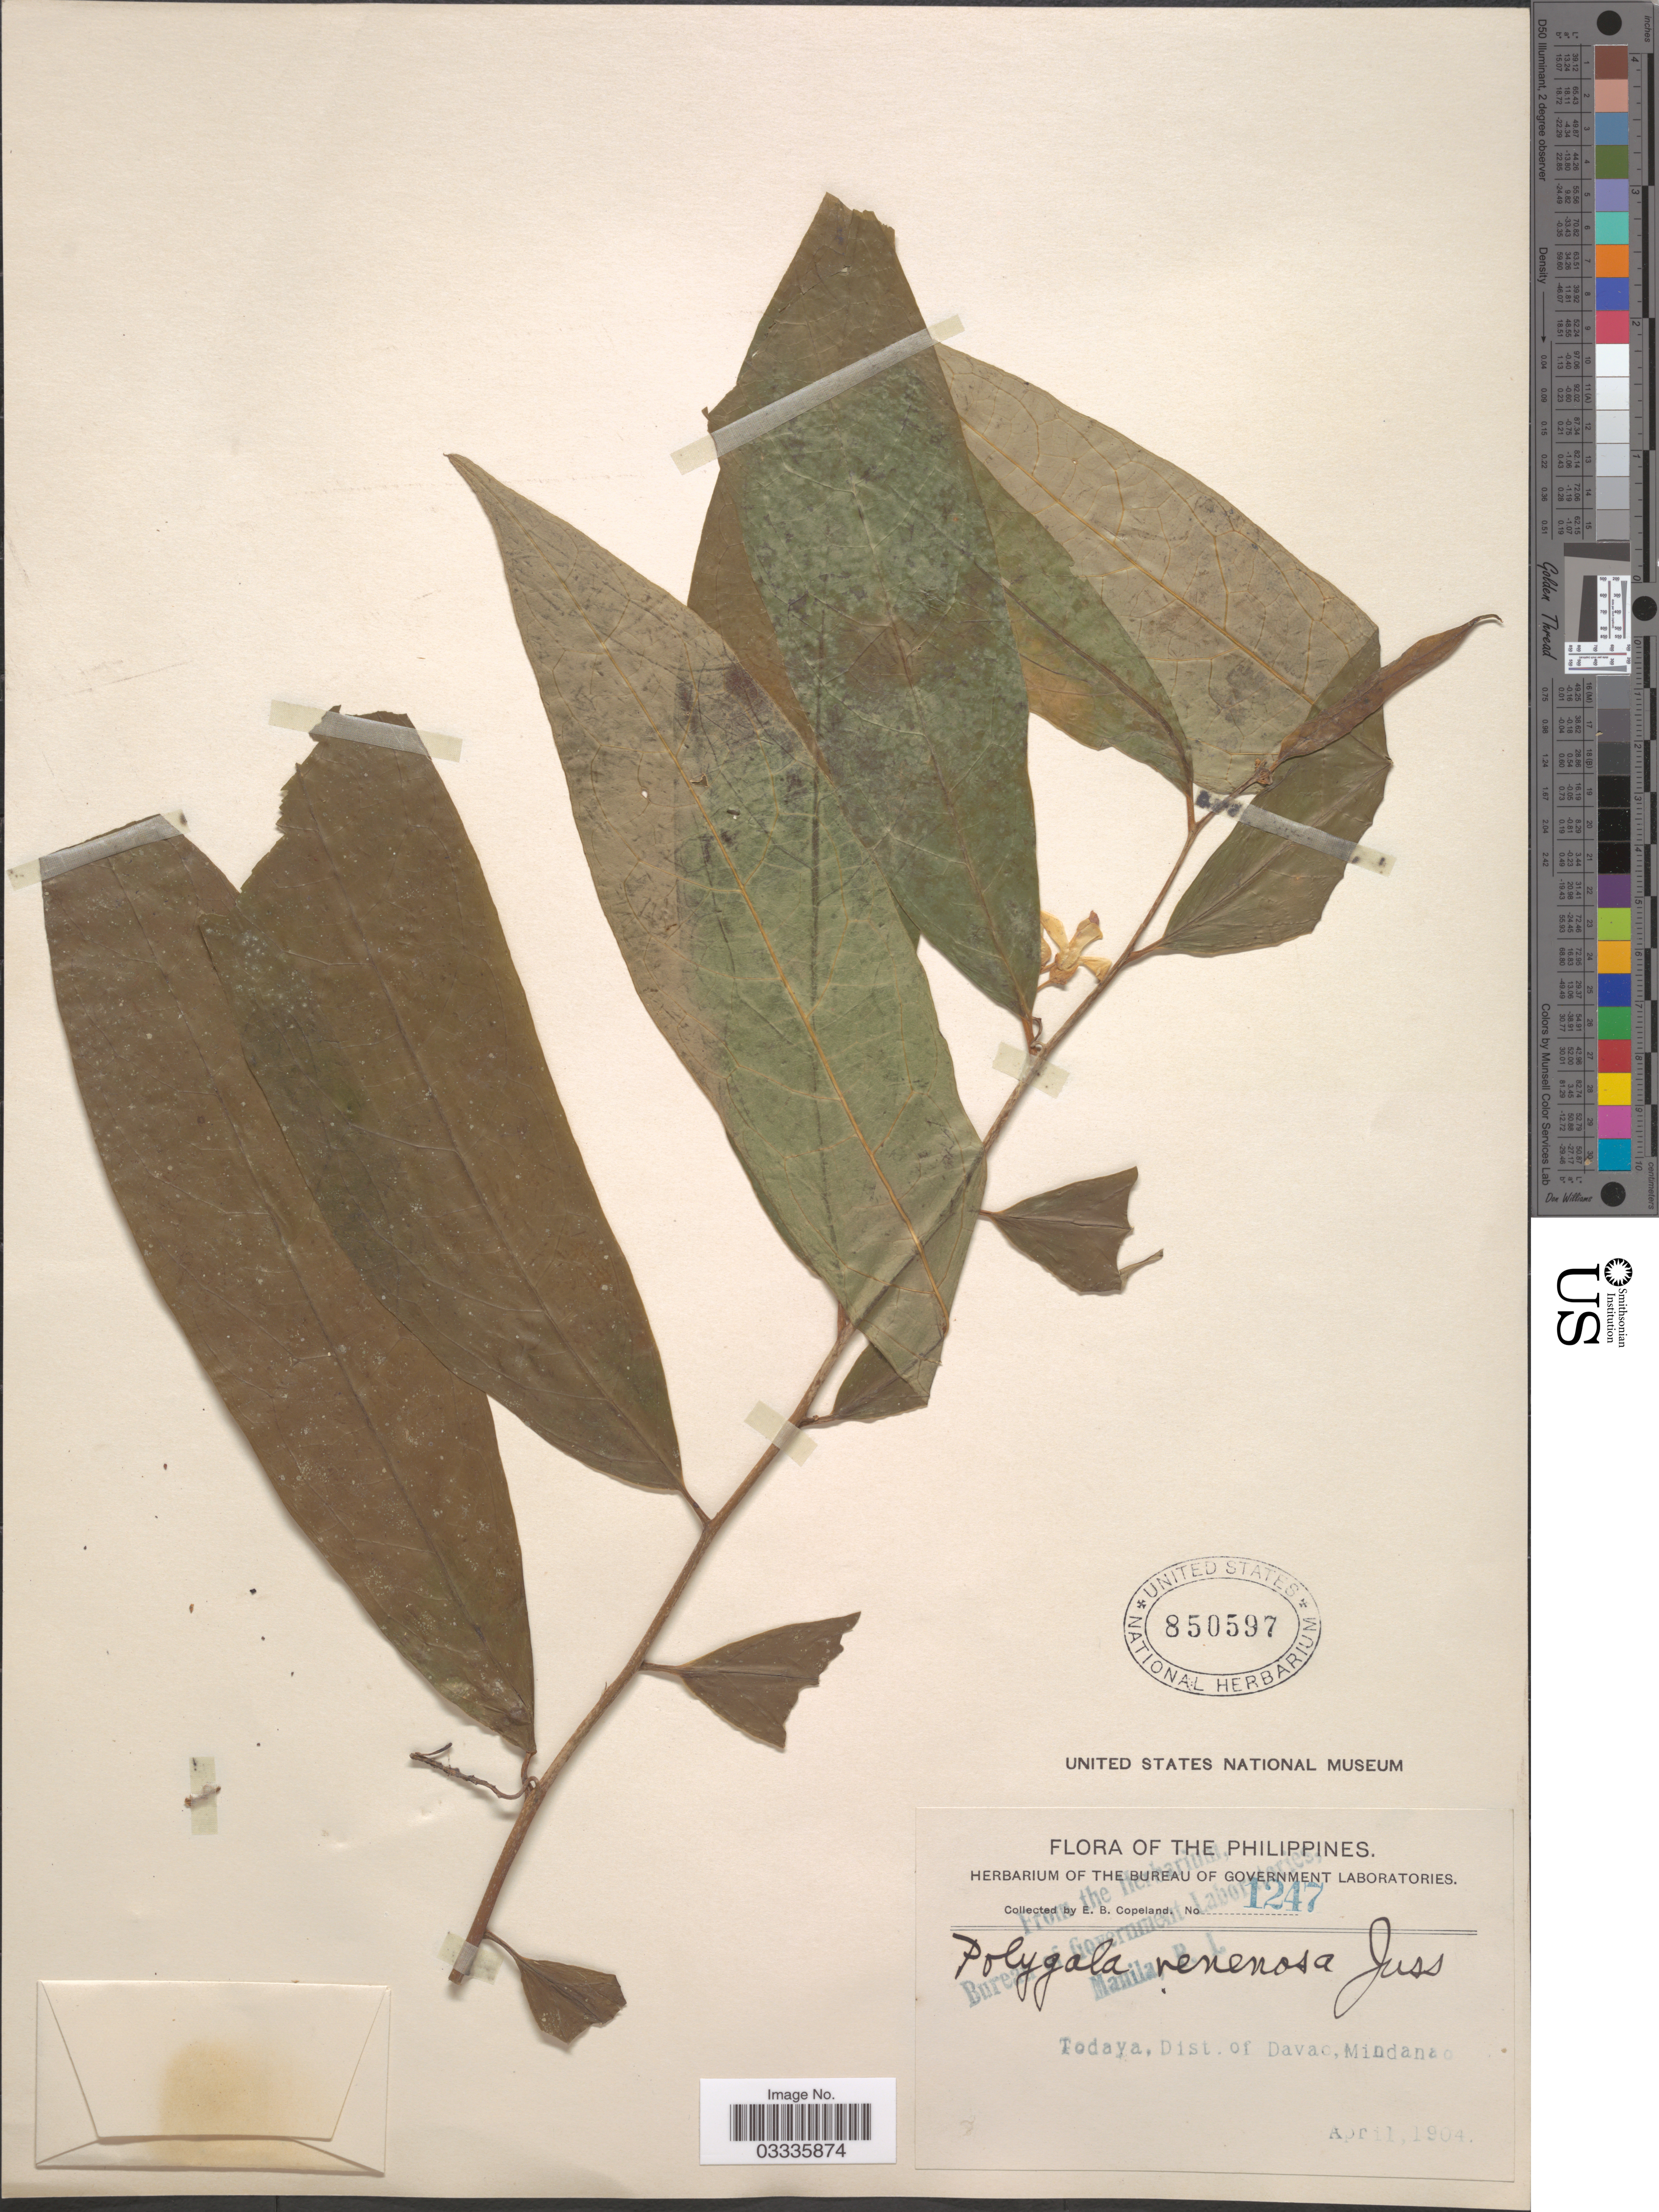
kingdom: Plantae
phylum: Tracheophyta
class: Magnoliopsida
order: Fabales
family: Polygalaceae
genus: Polygala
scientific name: Polygala venenosa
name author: Juss. ex Poir.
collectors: E. B. Copeland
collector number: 1247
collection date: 1904-04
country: Philippines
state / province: Davao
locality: Todaya, Dist. of Davao, Mindanao.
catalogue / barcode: US 850597